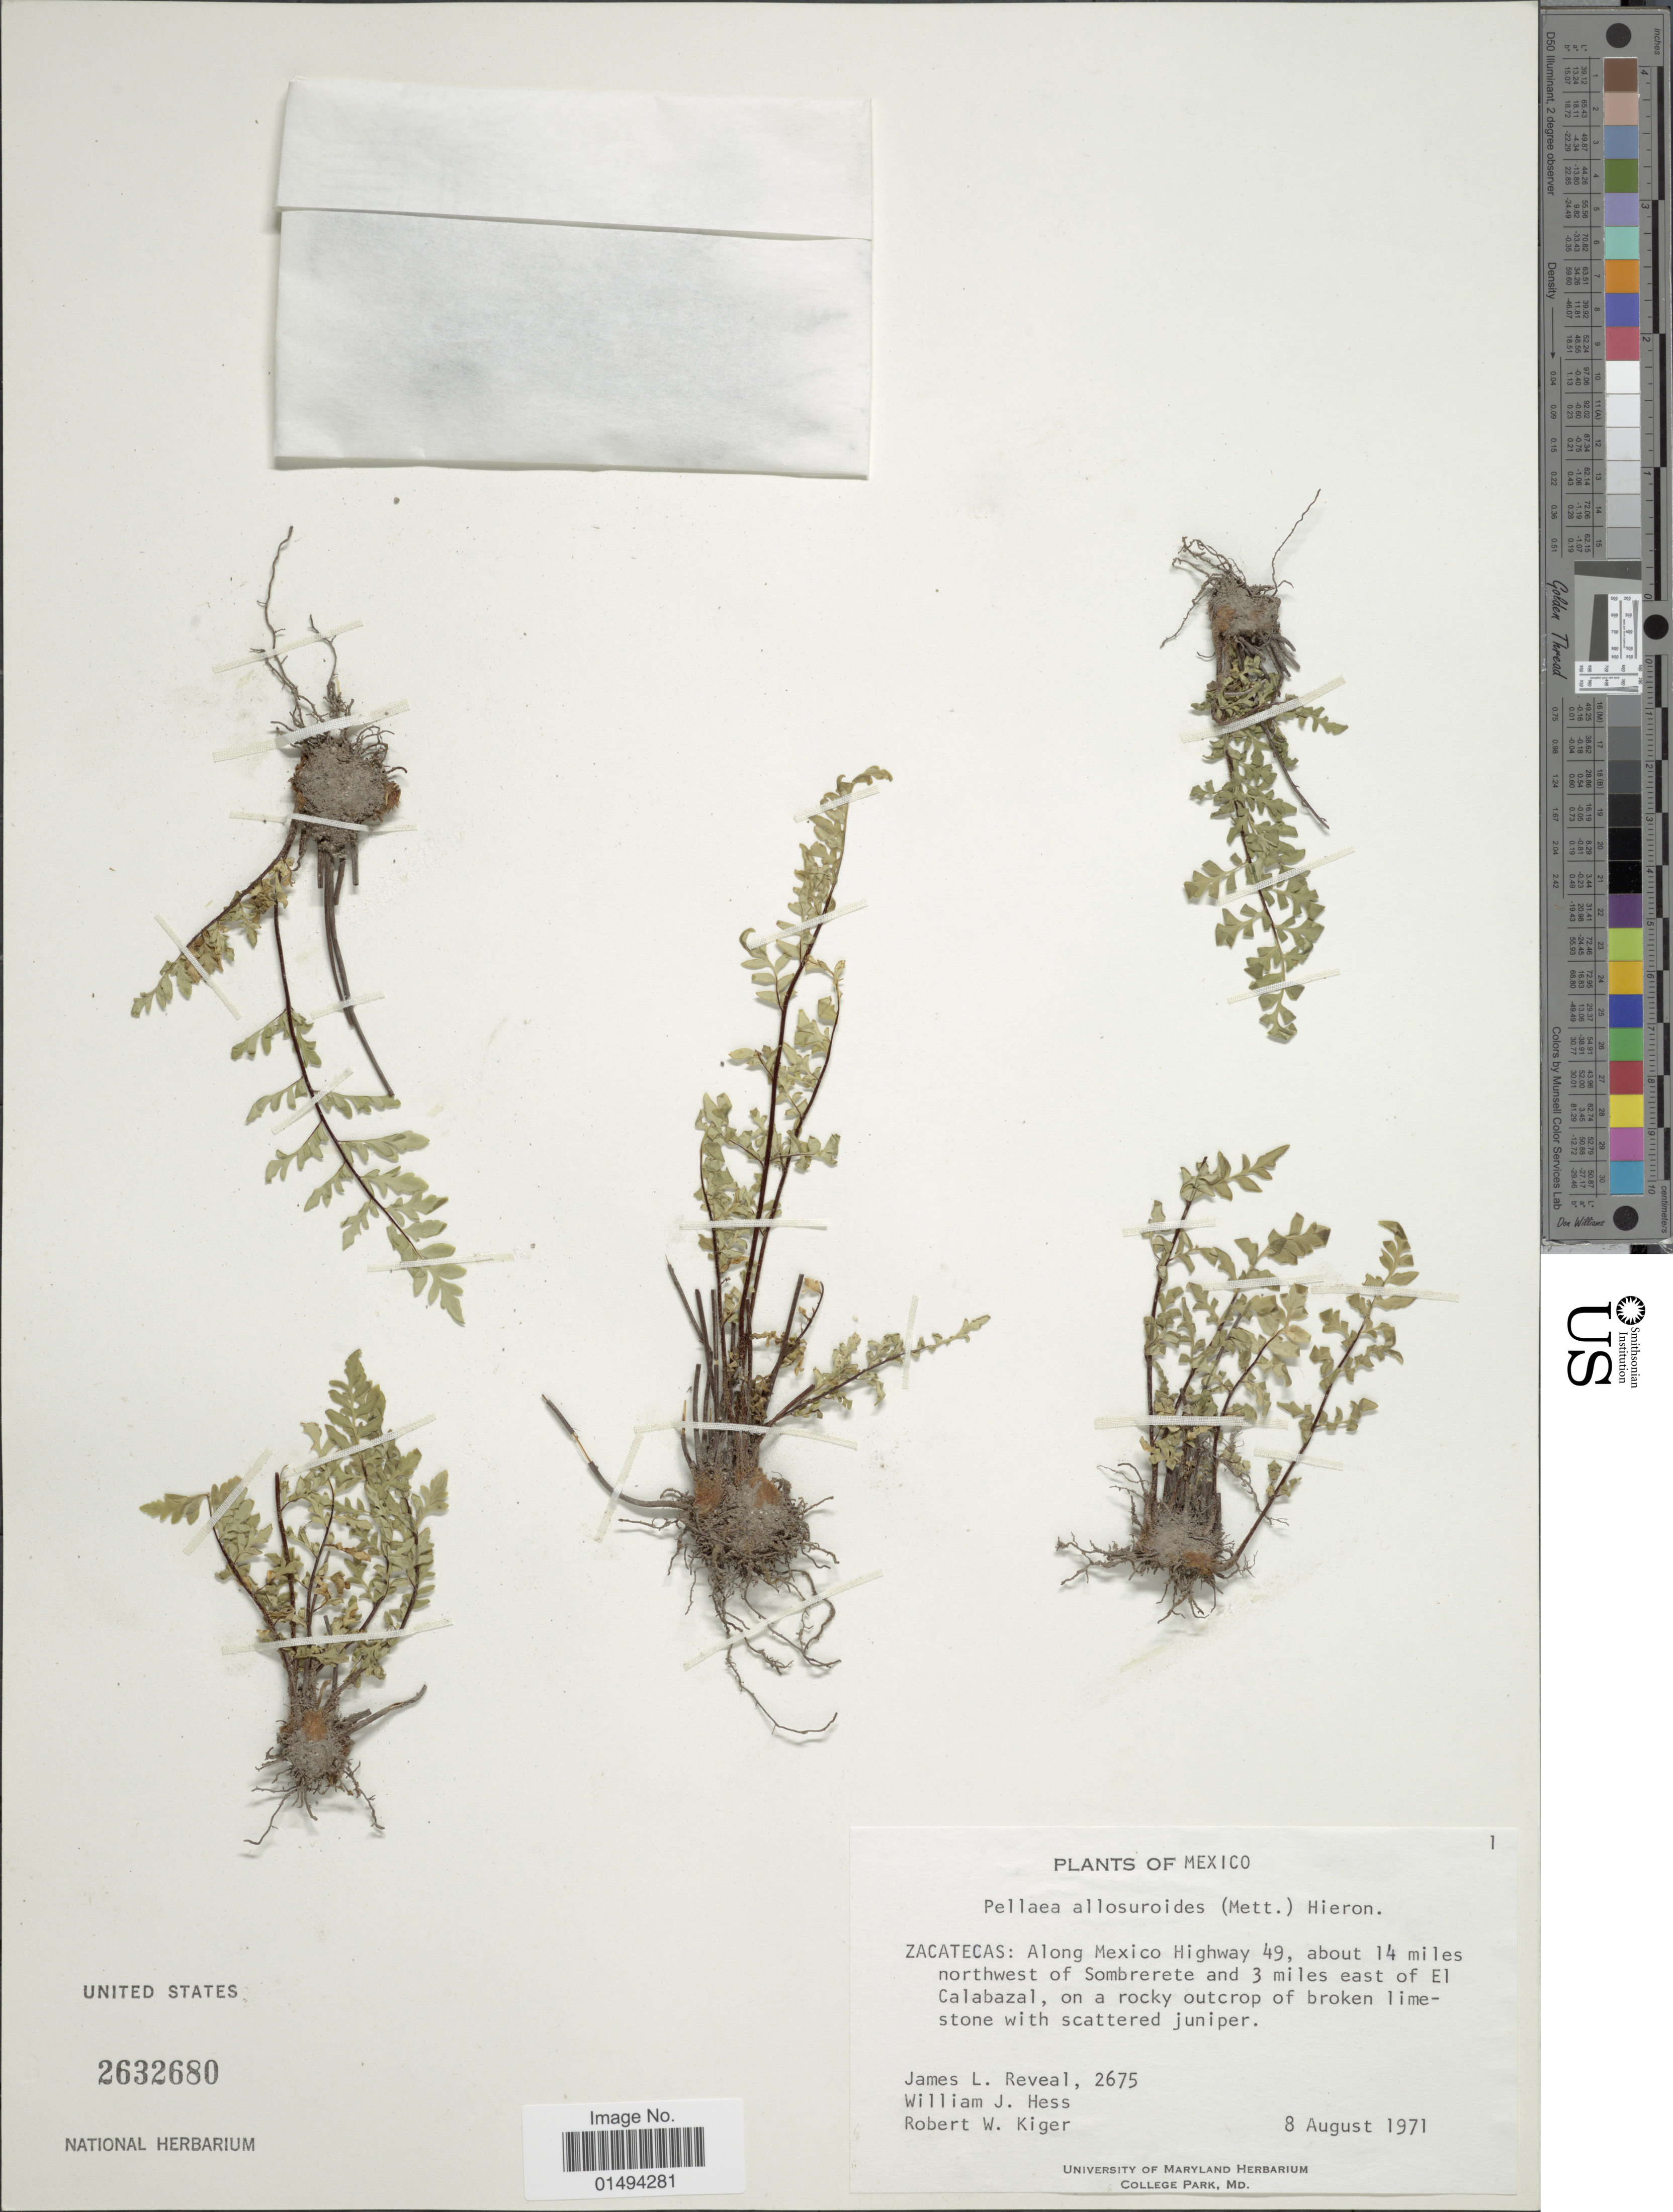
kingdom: Plantae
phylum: Tracheophyta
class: Polypodiopsida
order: Polypodiales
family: Pteridaceae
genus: Myriopteris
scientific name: Myriopteris allosuroides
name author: (Mett.) Grusz & Windham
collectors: J. L. Reveal, J. William & R. Kiger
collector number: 2675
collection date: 1971-08-08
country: Mexico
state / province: Zacatecas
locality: Along Mexico Highway 49, about 14 miles northwest of Sombrerete and 3 miles east of El Calabazal, on a rocky outcrop of broken limestone with scattered juniper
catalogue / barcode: US 2632680